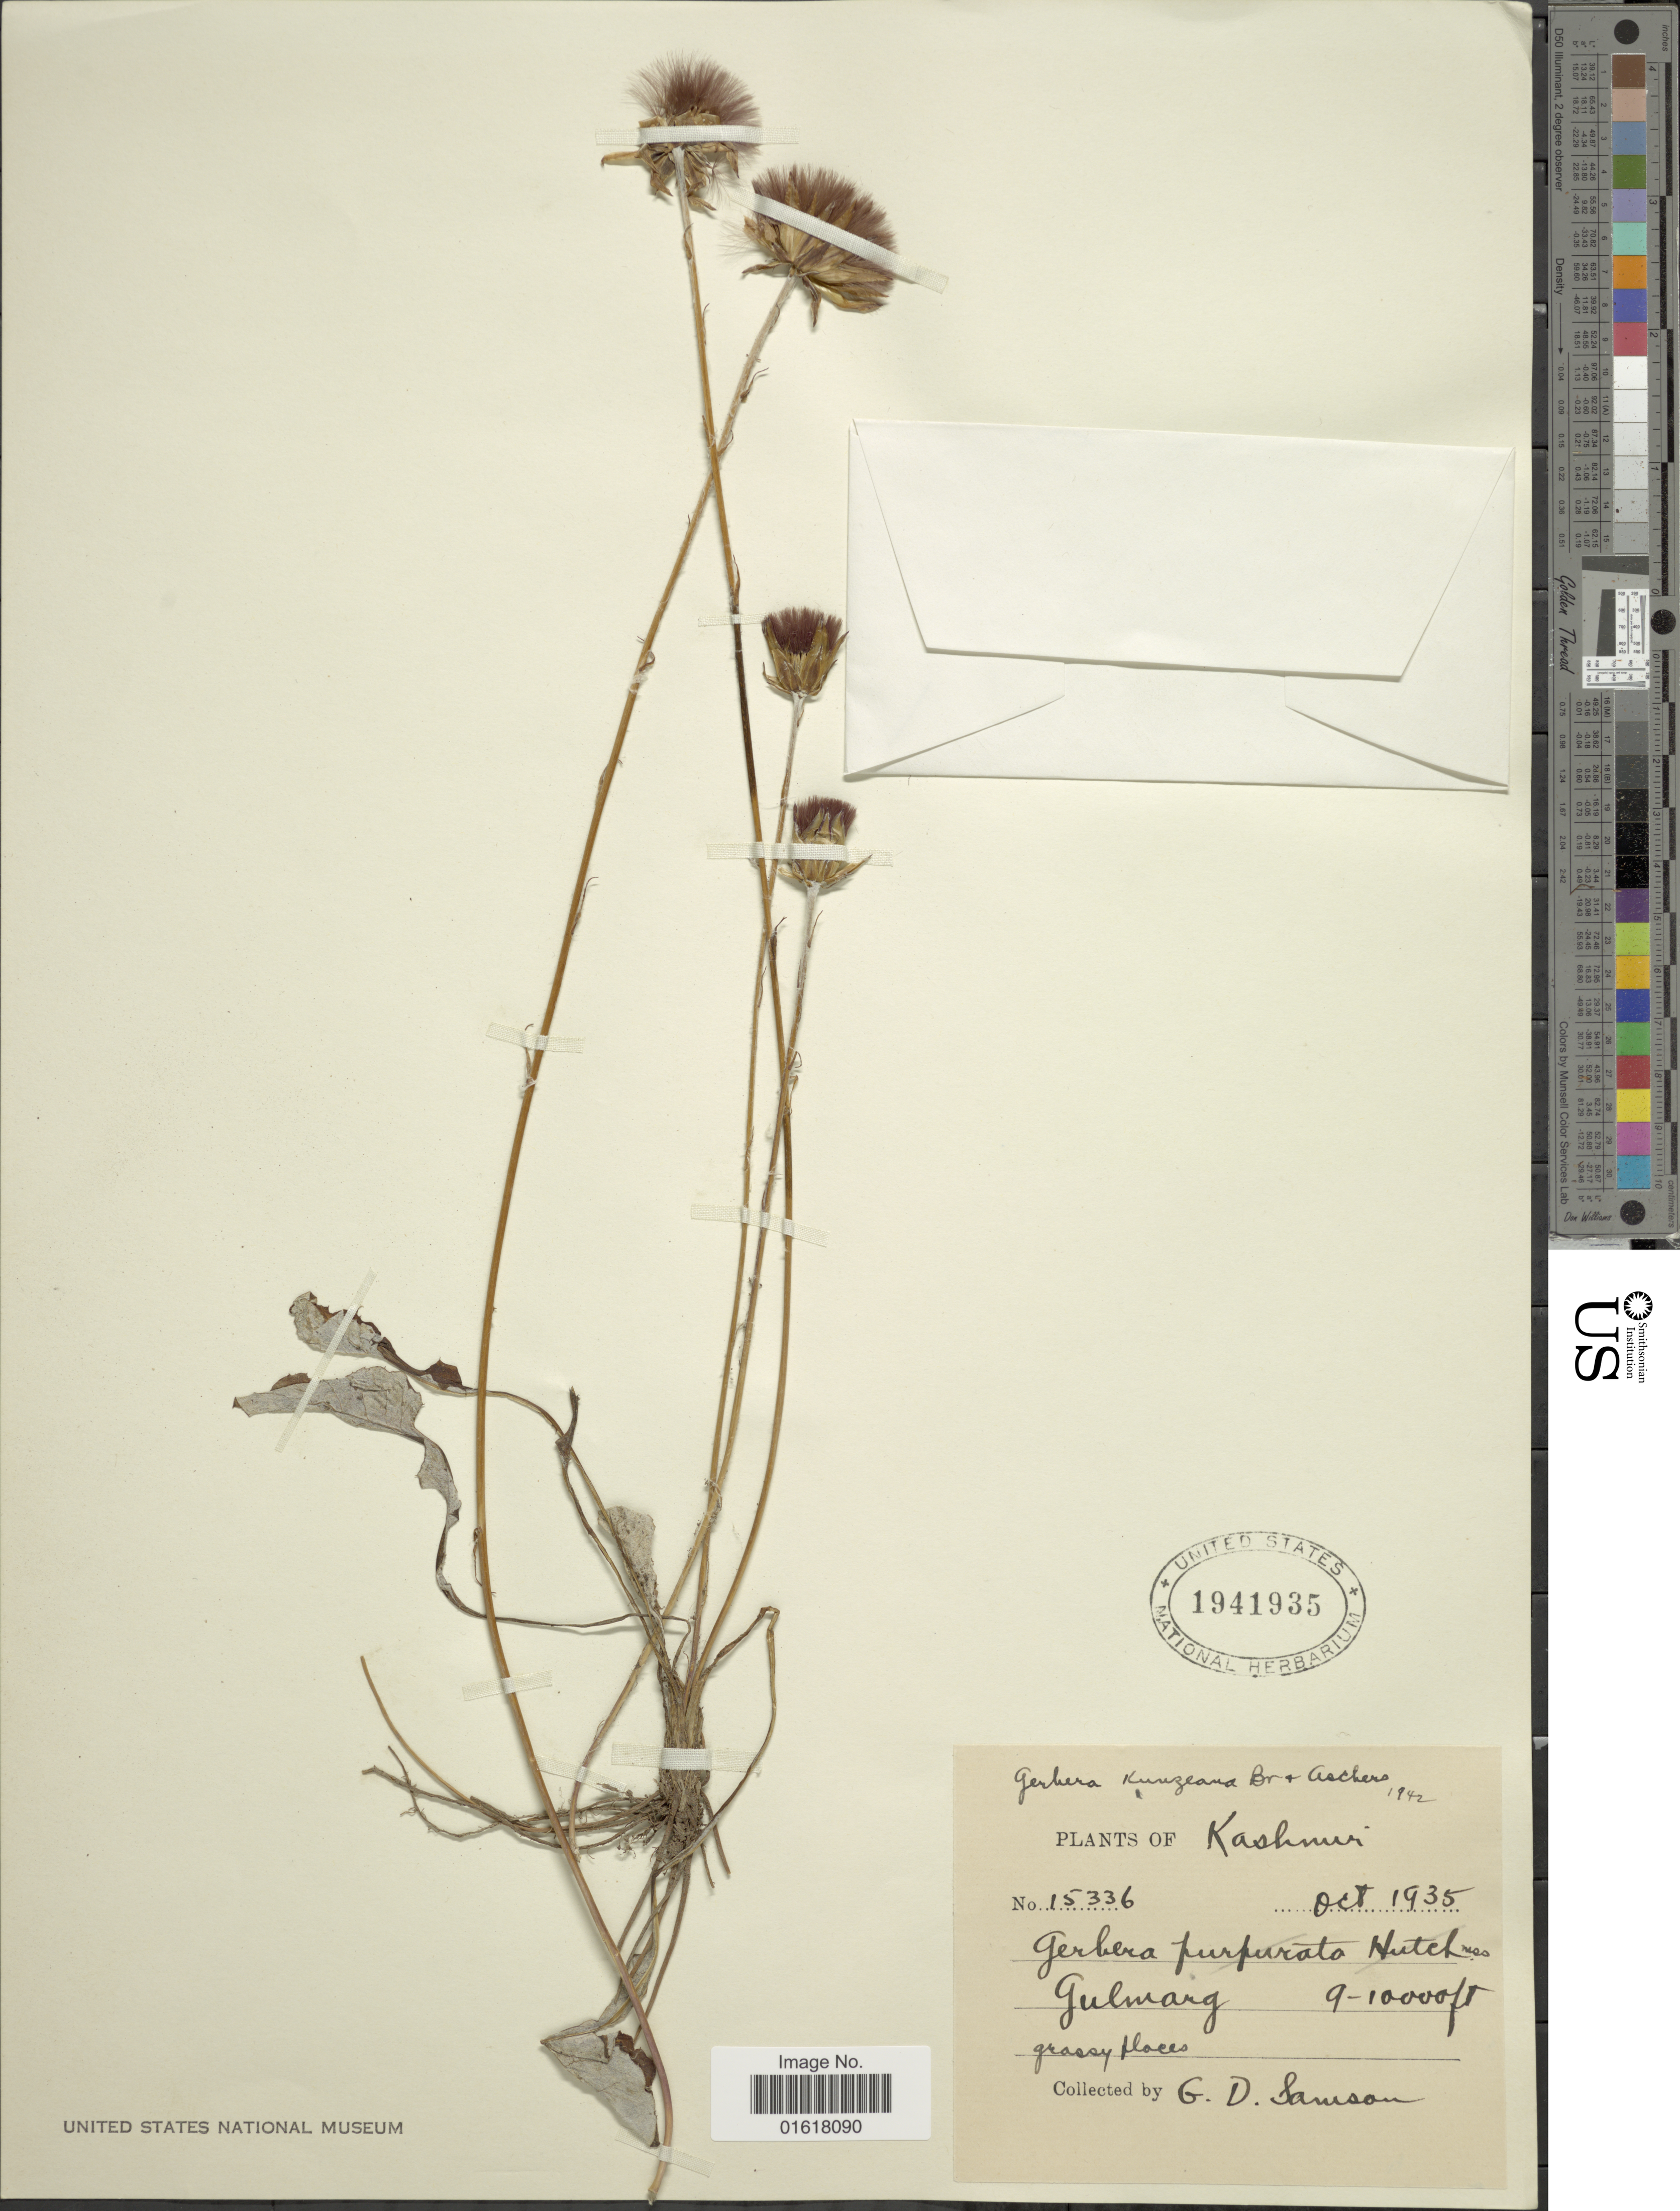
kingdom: Plantae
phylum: Tracheophyta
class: Magnoliopsida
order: Asterales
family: Asteraceae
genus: Gerbera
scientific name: Gerbera kunzeana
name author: A. Br. & Asch.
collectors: G. Samson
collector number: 15336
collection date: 1935-10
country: India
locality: Kashmir. Gulmarg [unsure placement]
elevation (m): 2743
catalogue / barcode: US 1941935